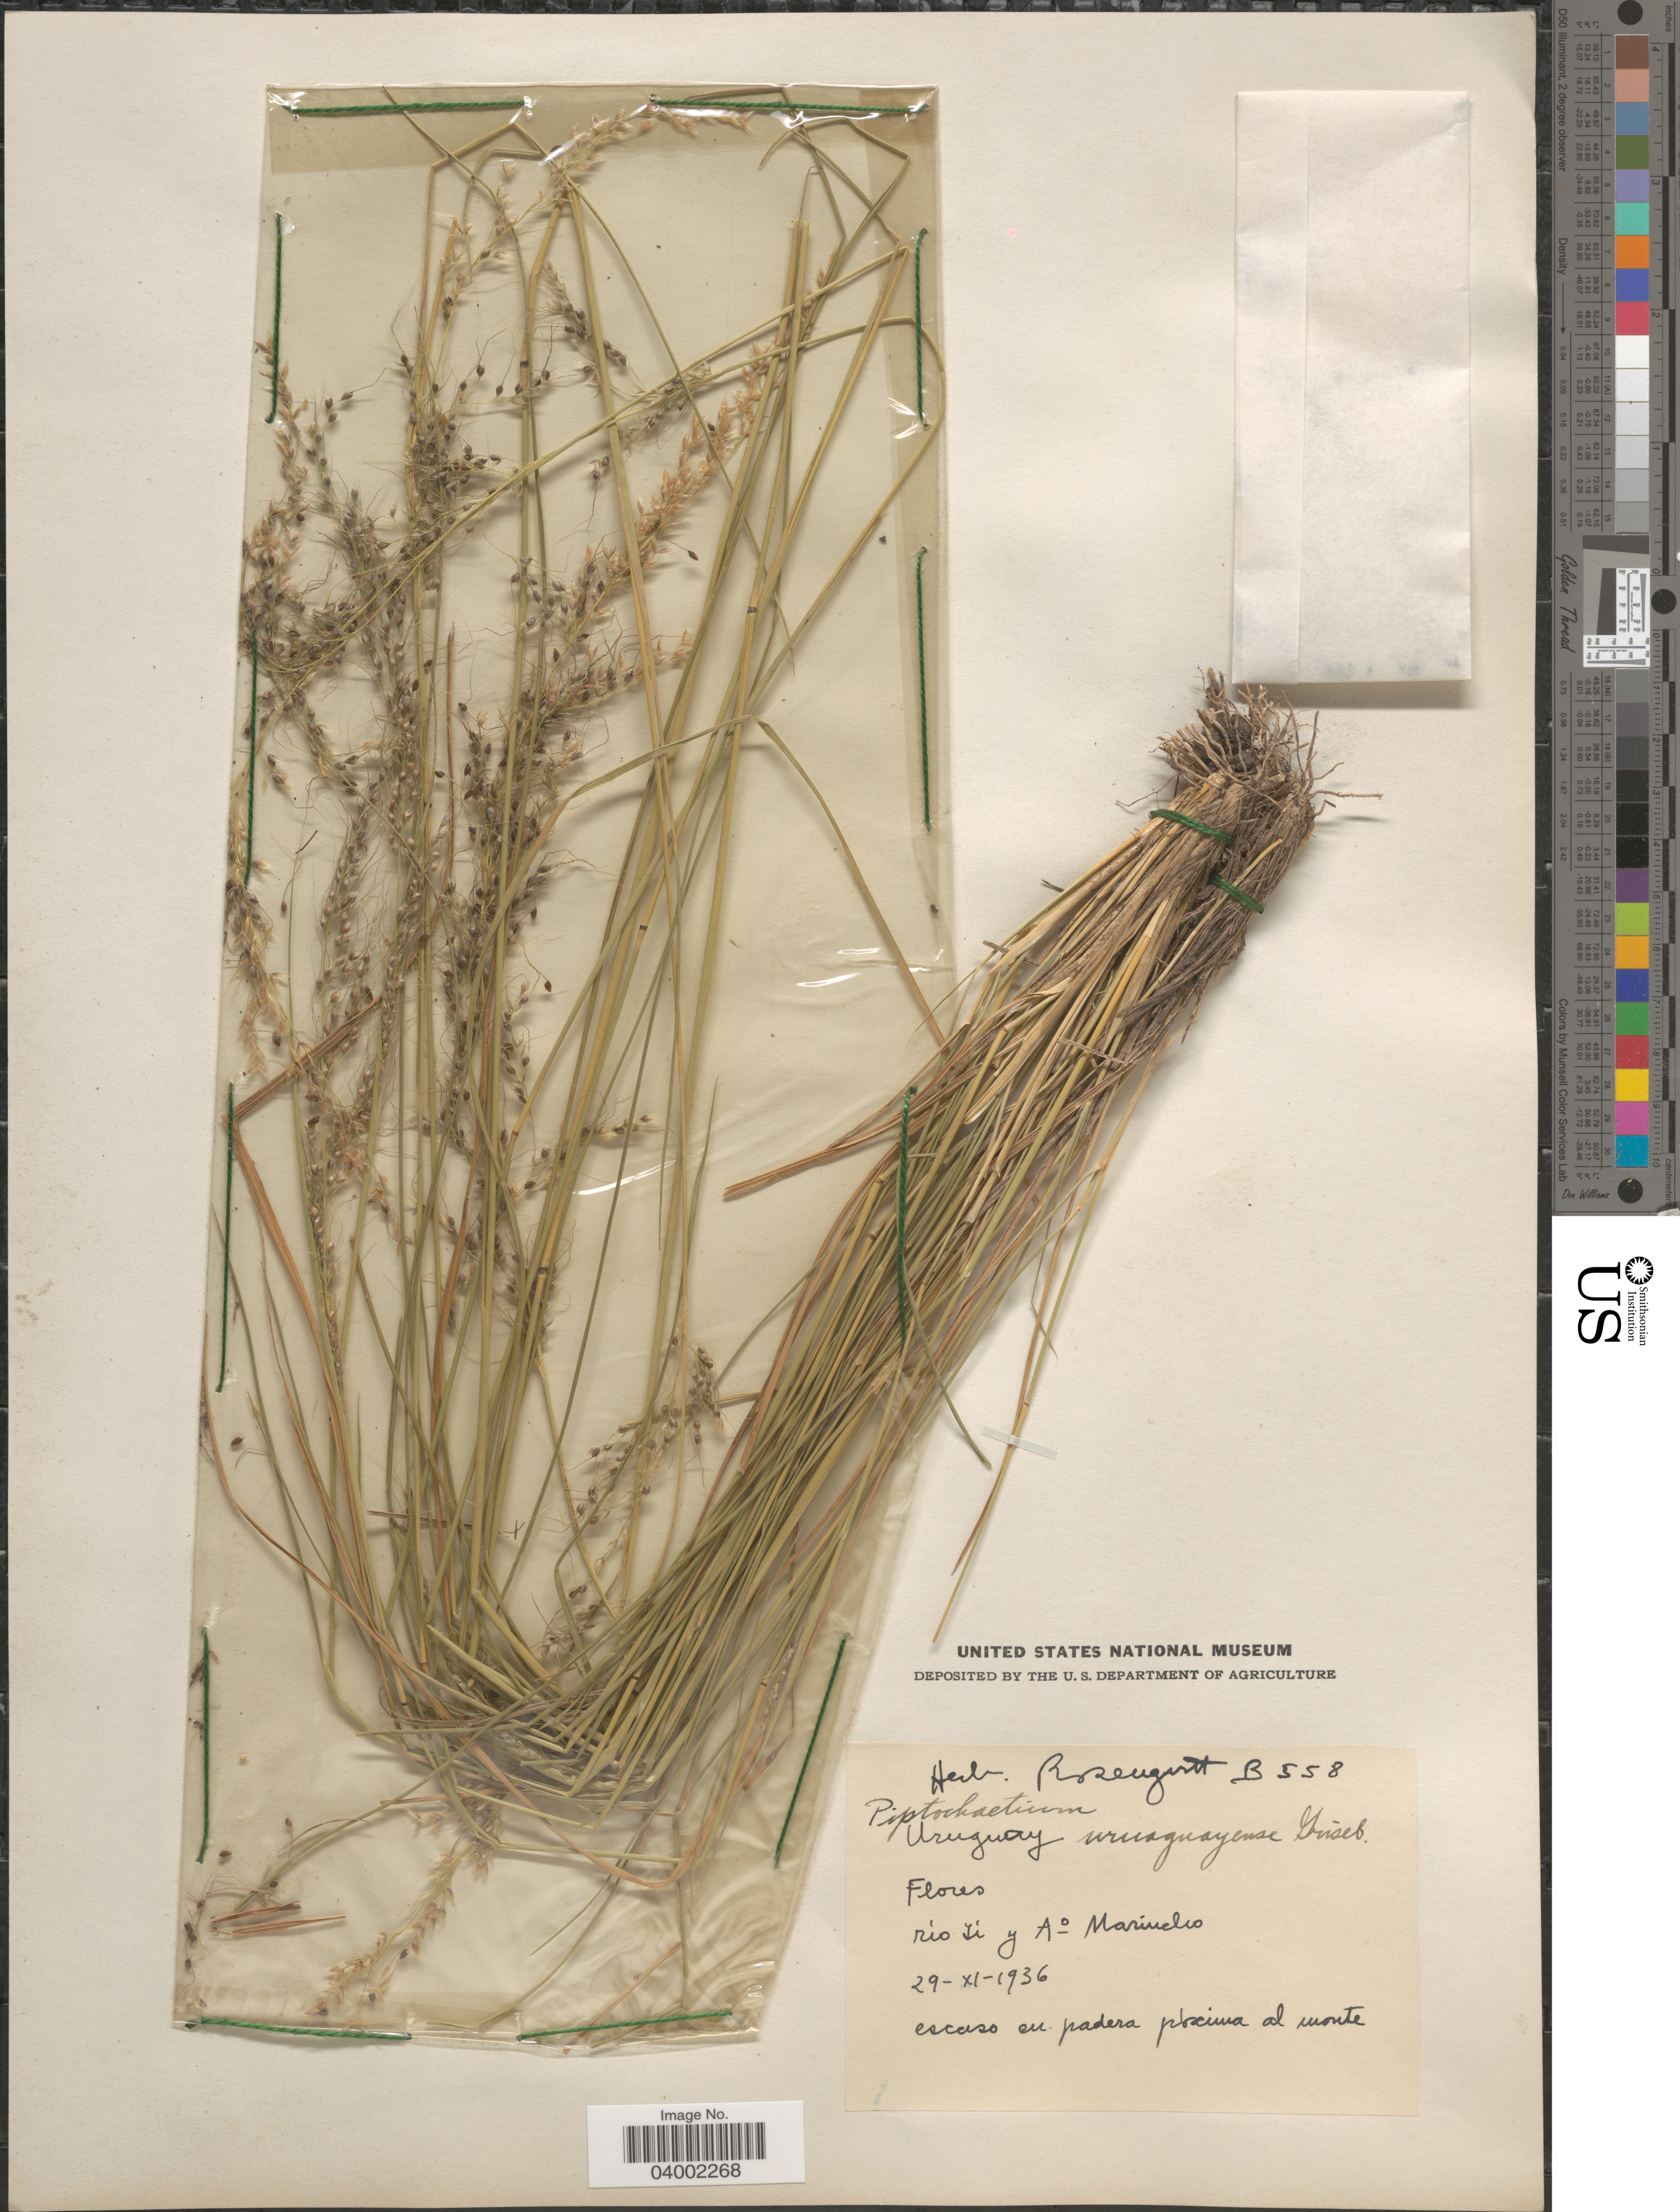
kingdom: Plantae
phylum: Tracheophyta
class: Liliopsida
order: Poales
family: Poaceae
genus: Piptochaetium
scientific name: Piptochaetium uruguense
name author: Griseb.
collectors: Rosengurtt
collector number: B558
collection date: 1936-11-29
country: Uruguay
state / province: Flores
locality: Río Yi y A° Marincho.